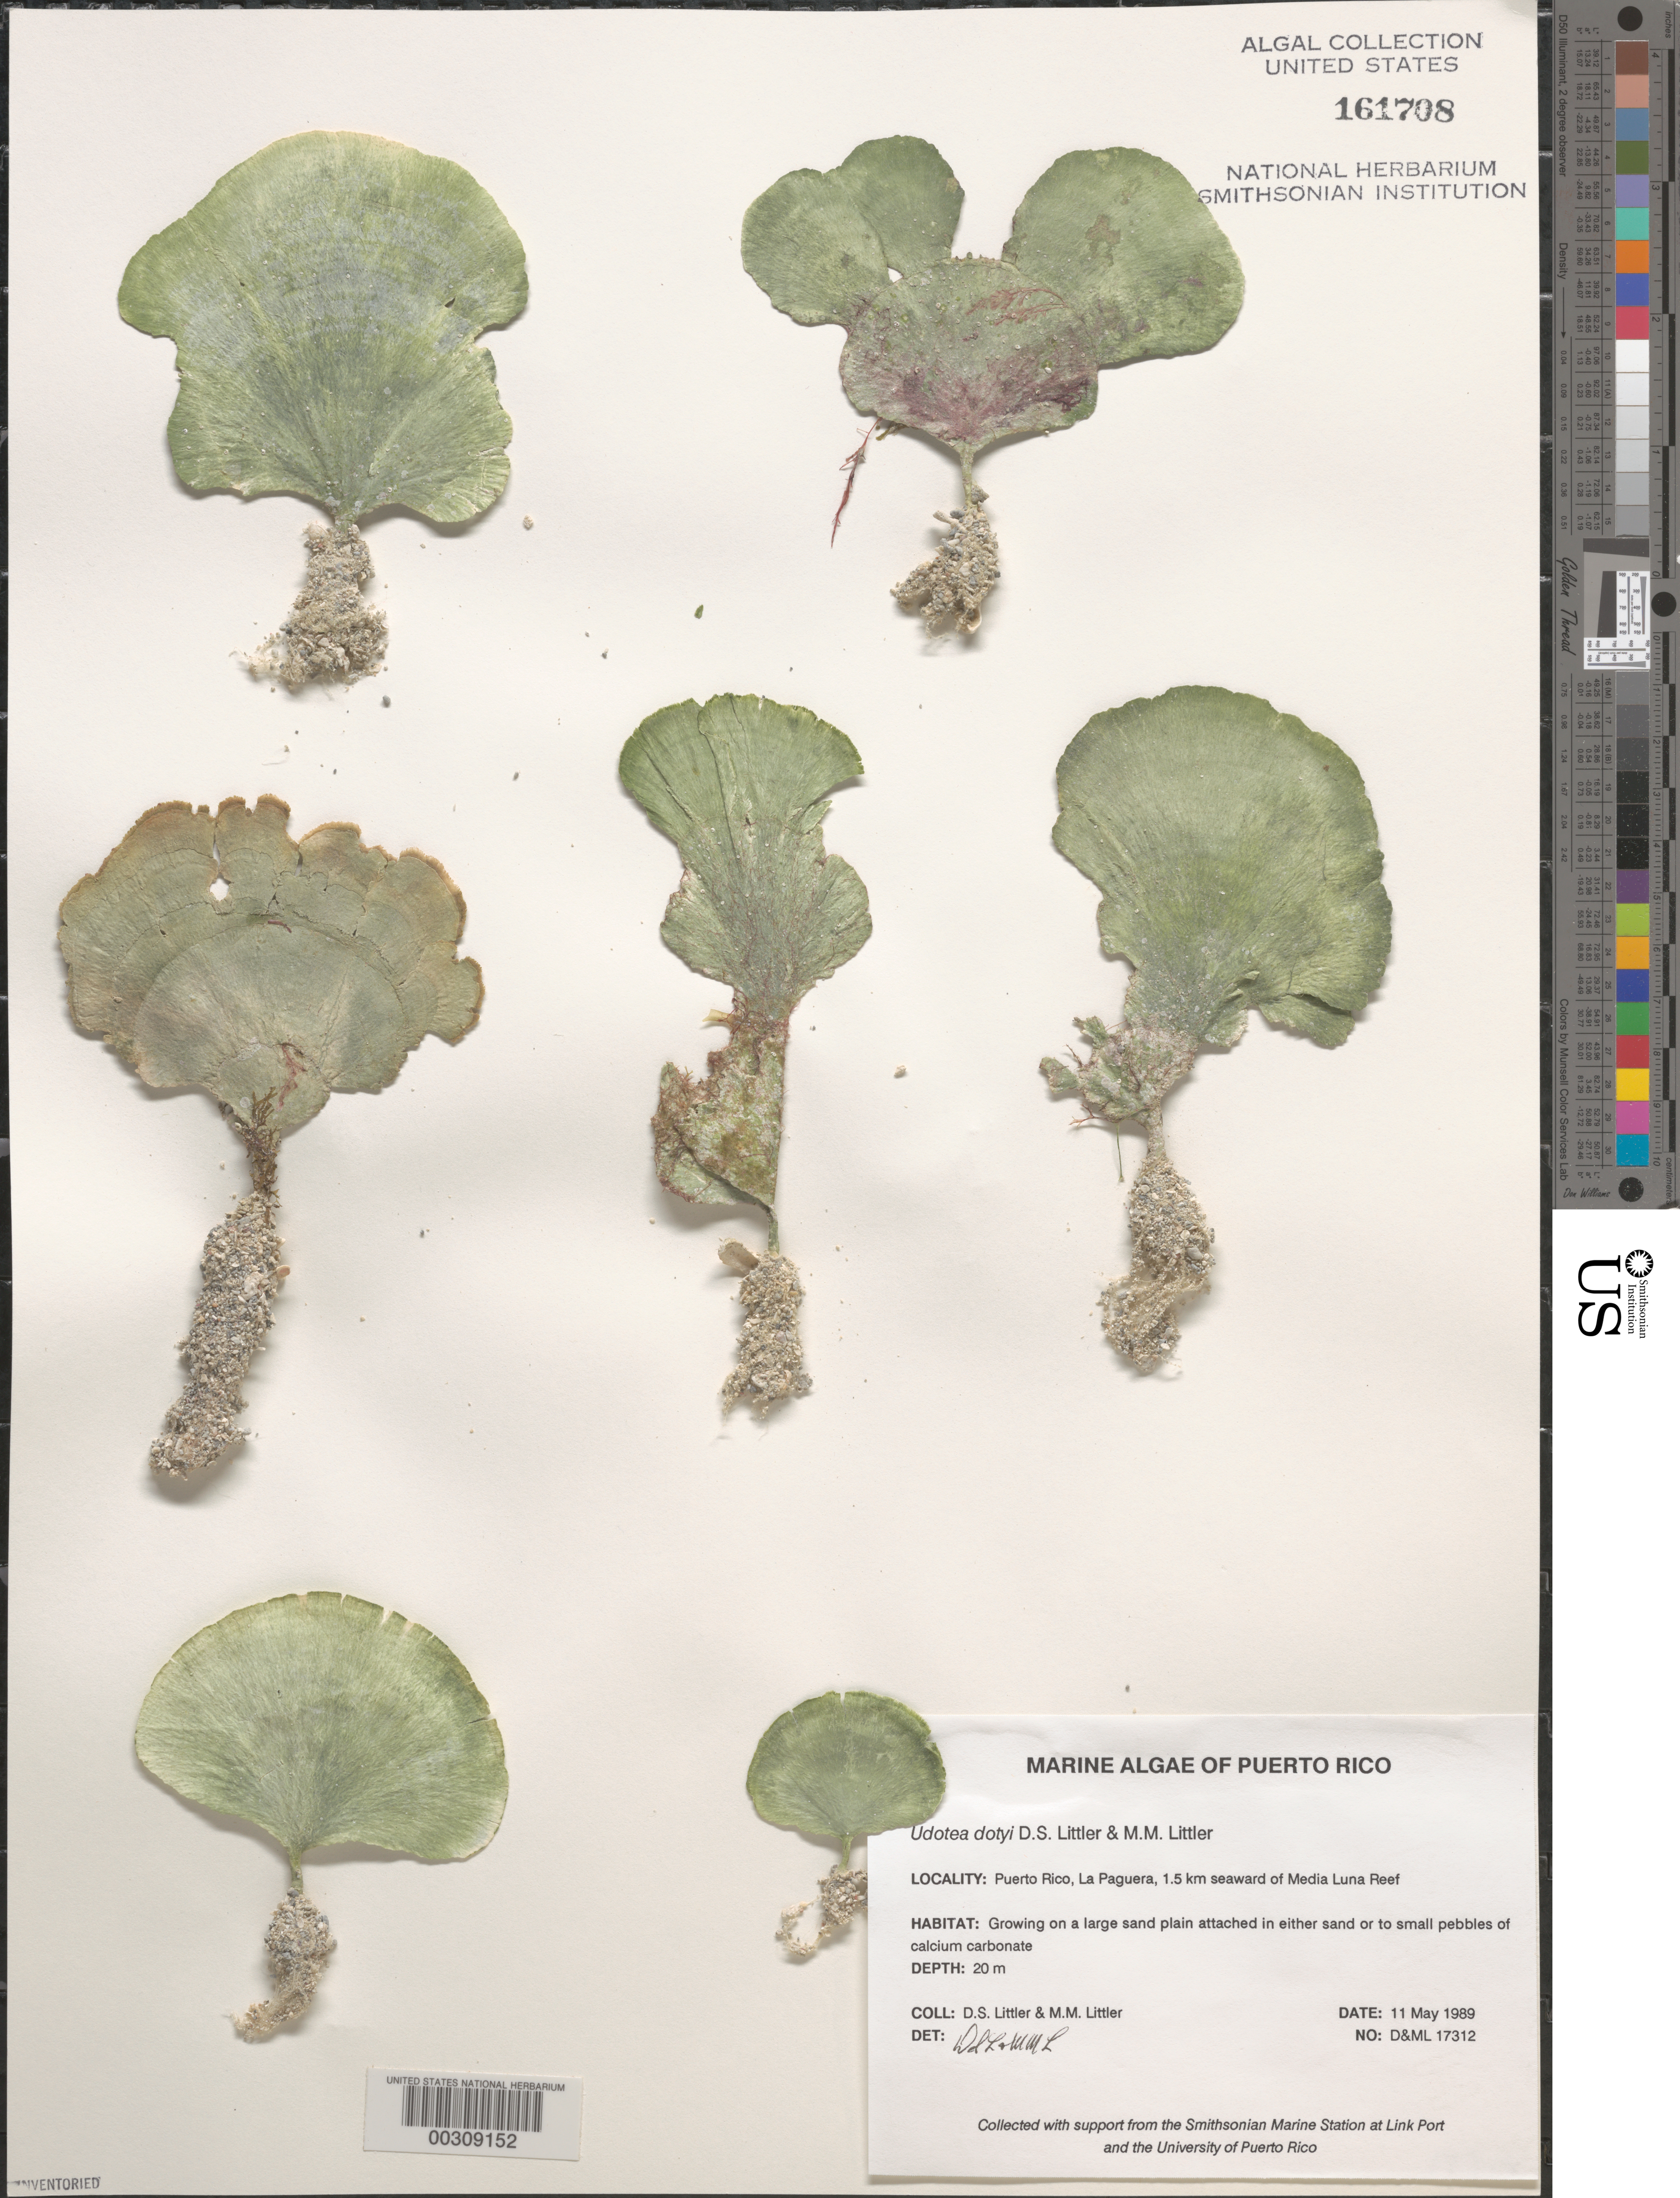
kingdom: Plantae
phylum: Chlorophyta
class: Ulvophyceae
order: Bryopsidales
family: Udoteaceae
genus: Udotea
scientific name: Udotea dotyi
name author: D.S. Littler & Littler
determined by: Littler, D. S.; Littler, M. M.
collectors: D. S. Littler & M. M. Littler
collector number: D&ML 17312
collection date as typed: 11 May 1989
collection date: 1989-05-11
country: Puerto Rico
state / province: Lajas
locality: La Parguera, 1.5 km seaward of Media Luna Reef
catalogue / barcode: US 161708